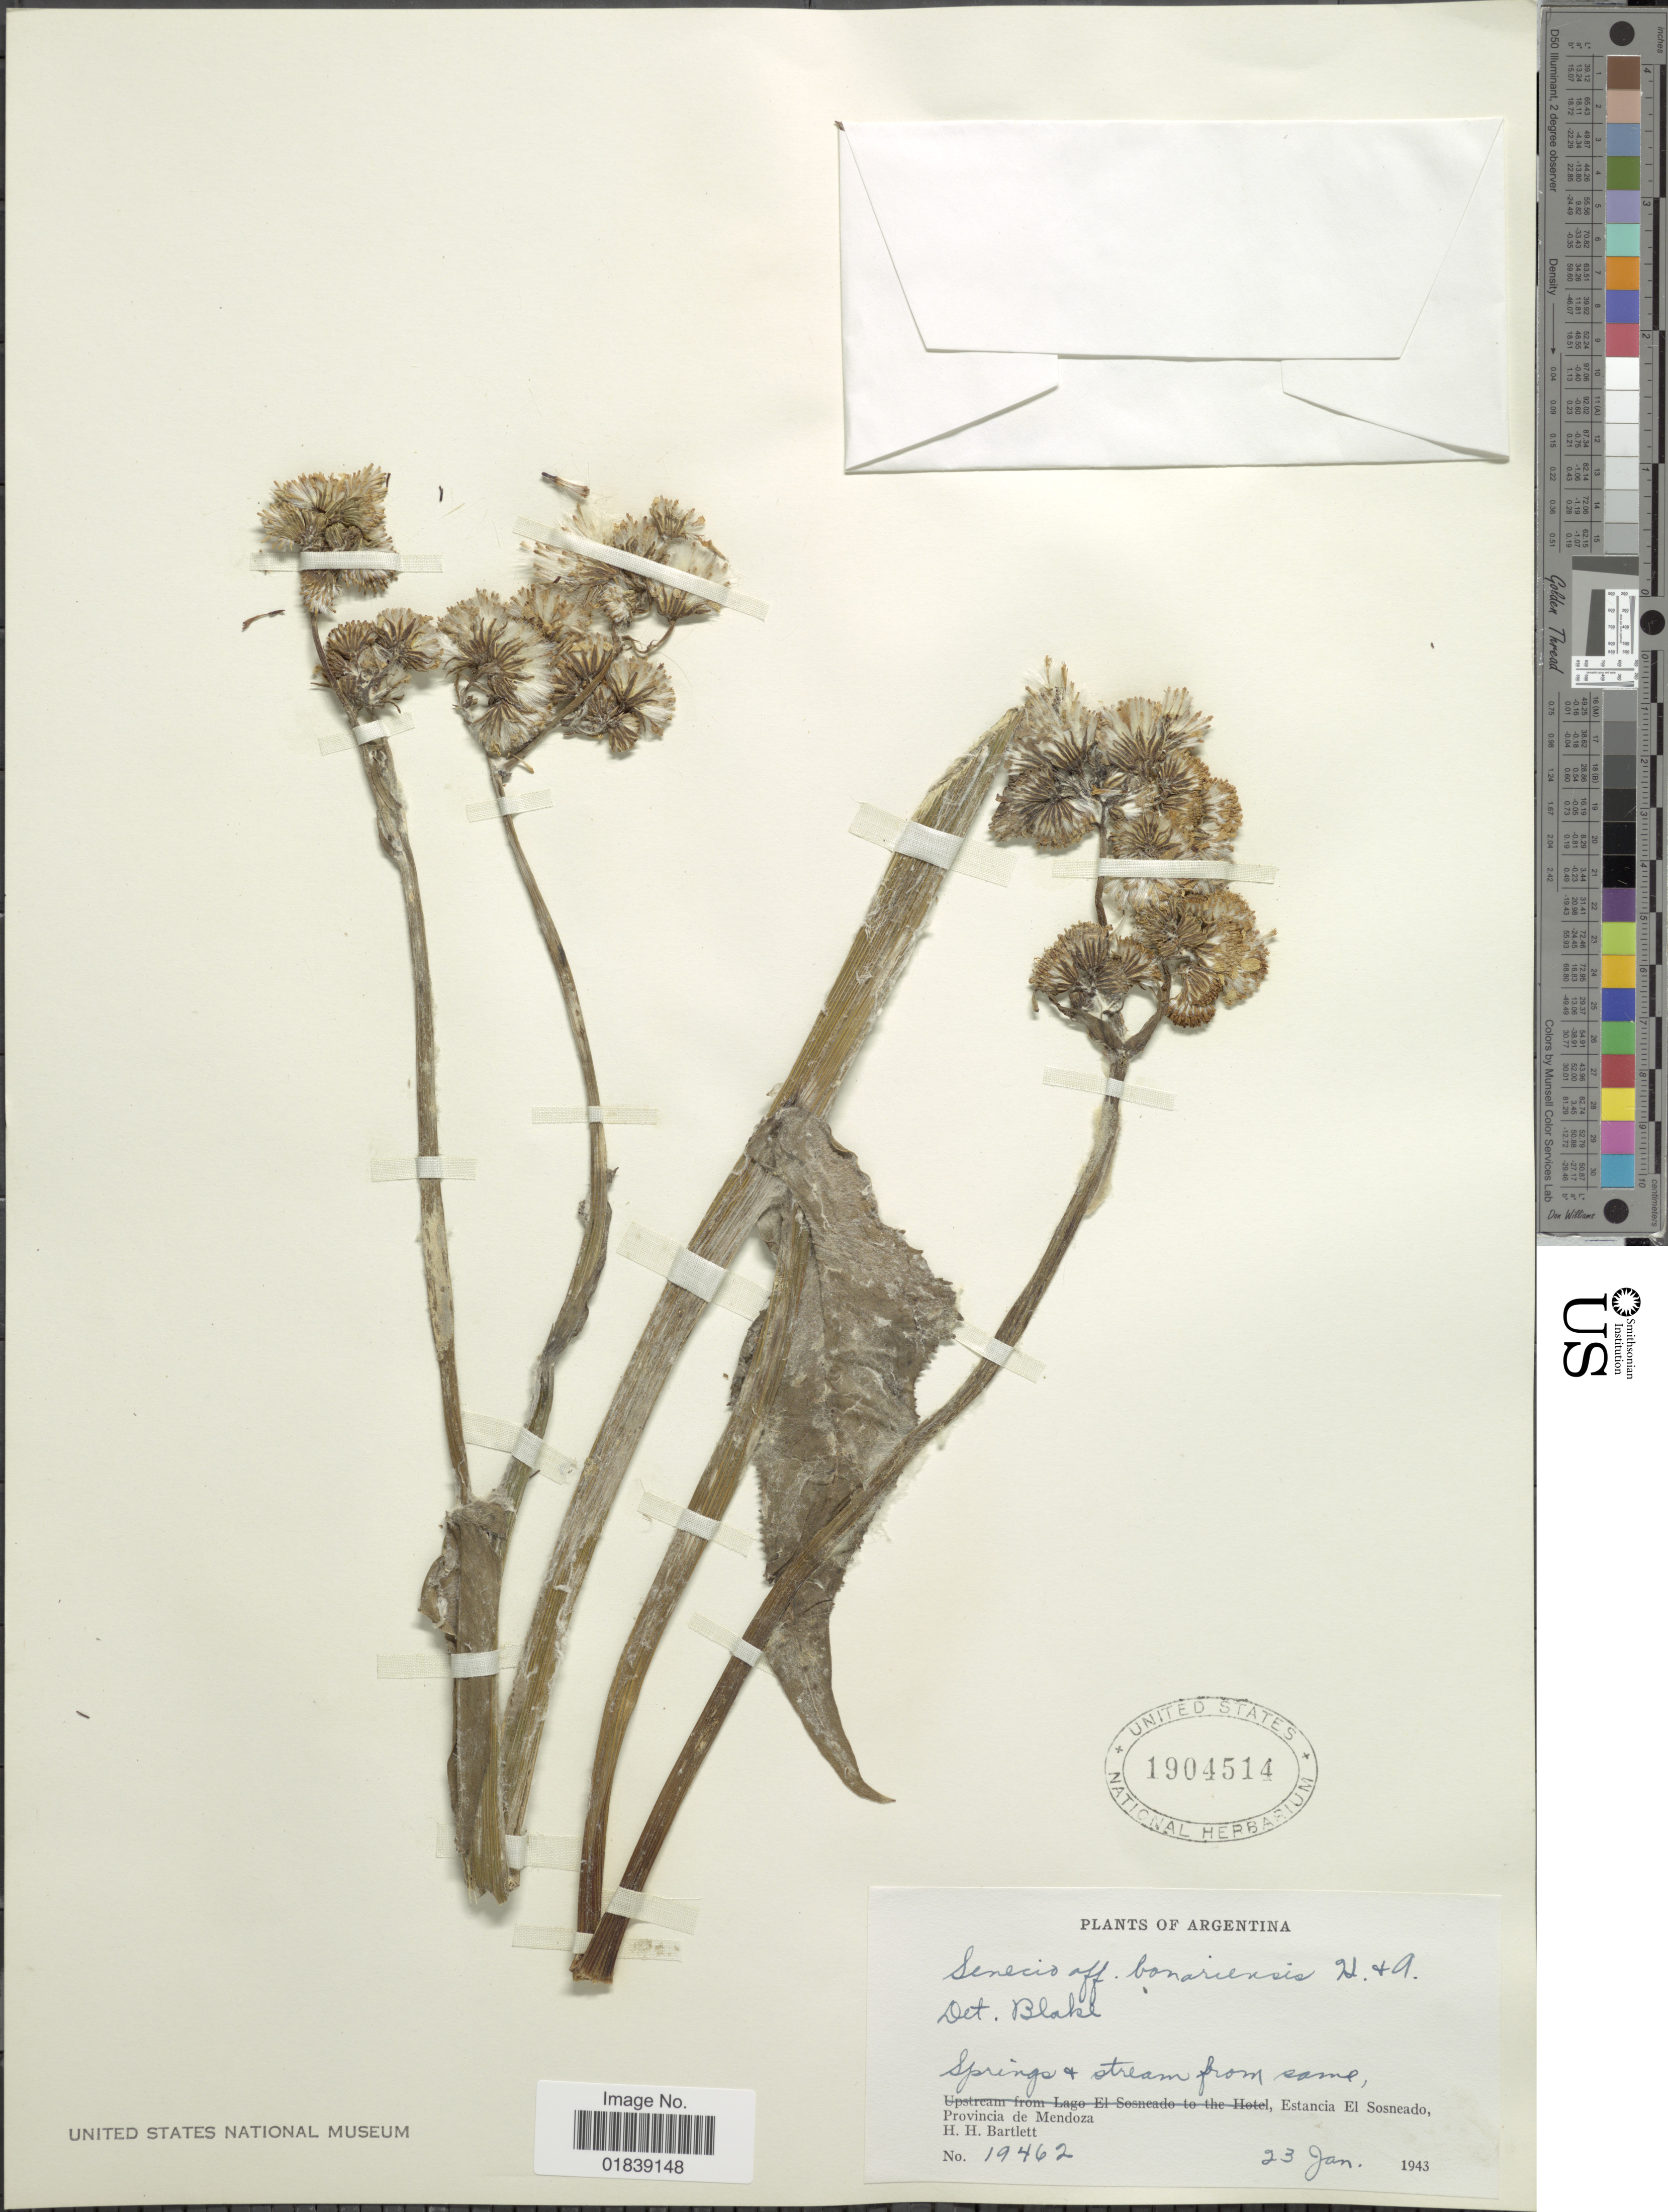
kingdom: Plantae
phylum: Tracheophyta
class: Magnoliopsida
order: Asterales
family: Asteraceae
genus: Senecio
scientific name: Senecio bonariensis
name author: Hook. & Arn.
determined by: Salomon, Luciana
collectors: H. H. Bartlett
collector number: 19462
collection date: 1943-01-23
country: Argentina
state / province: Mendoza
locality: Estancia El Sosneado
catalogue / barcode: US 1904514